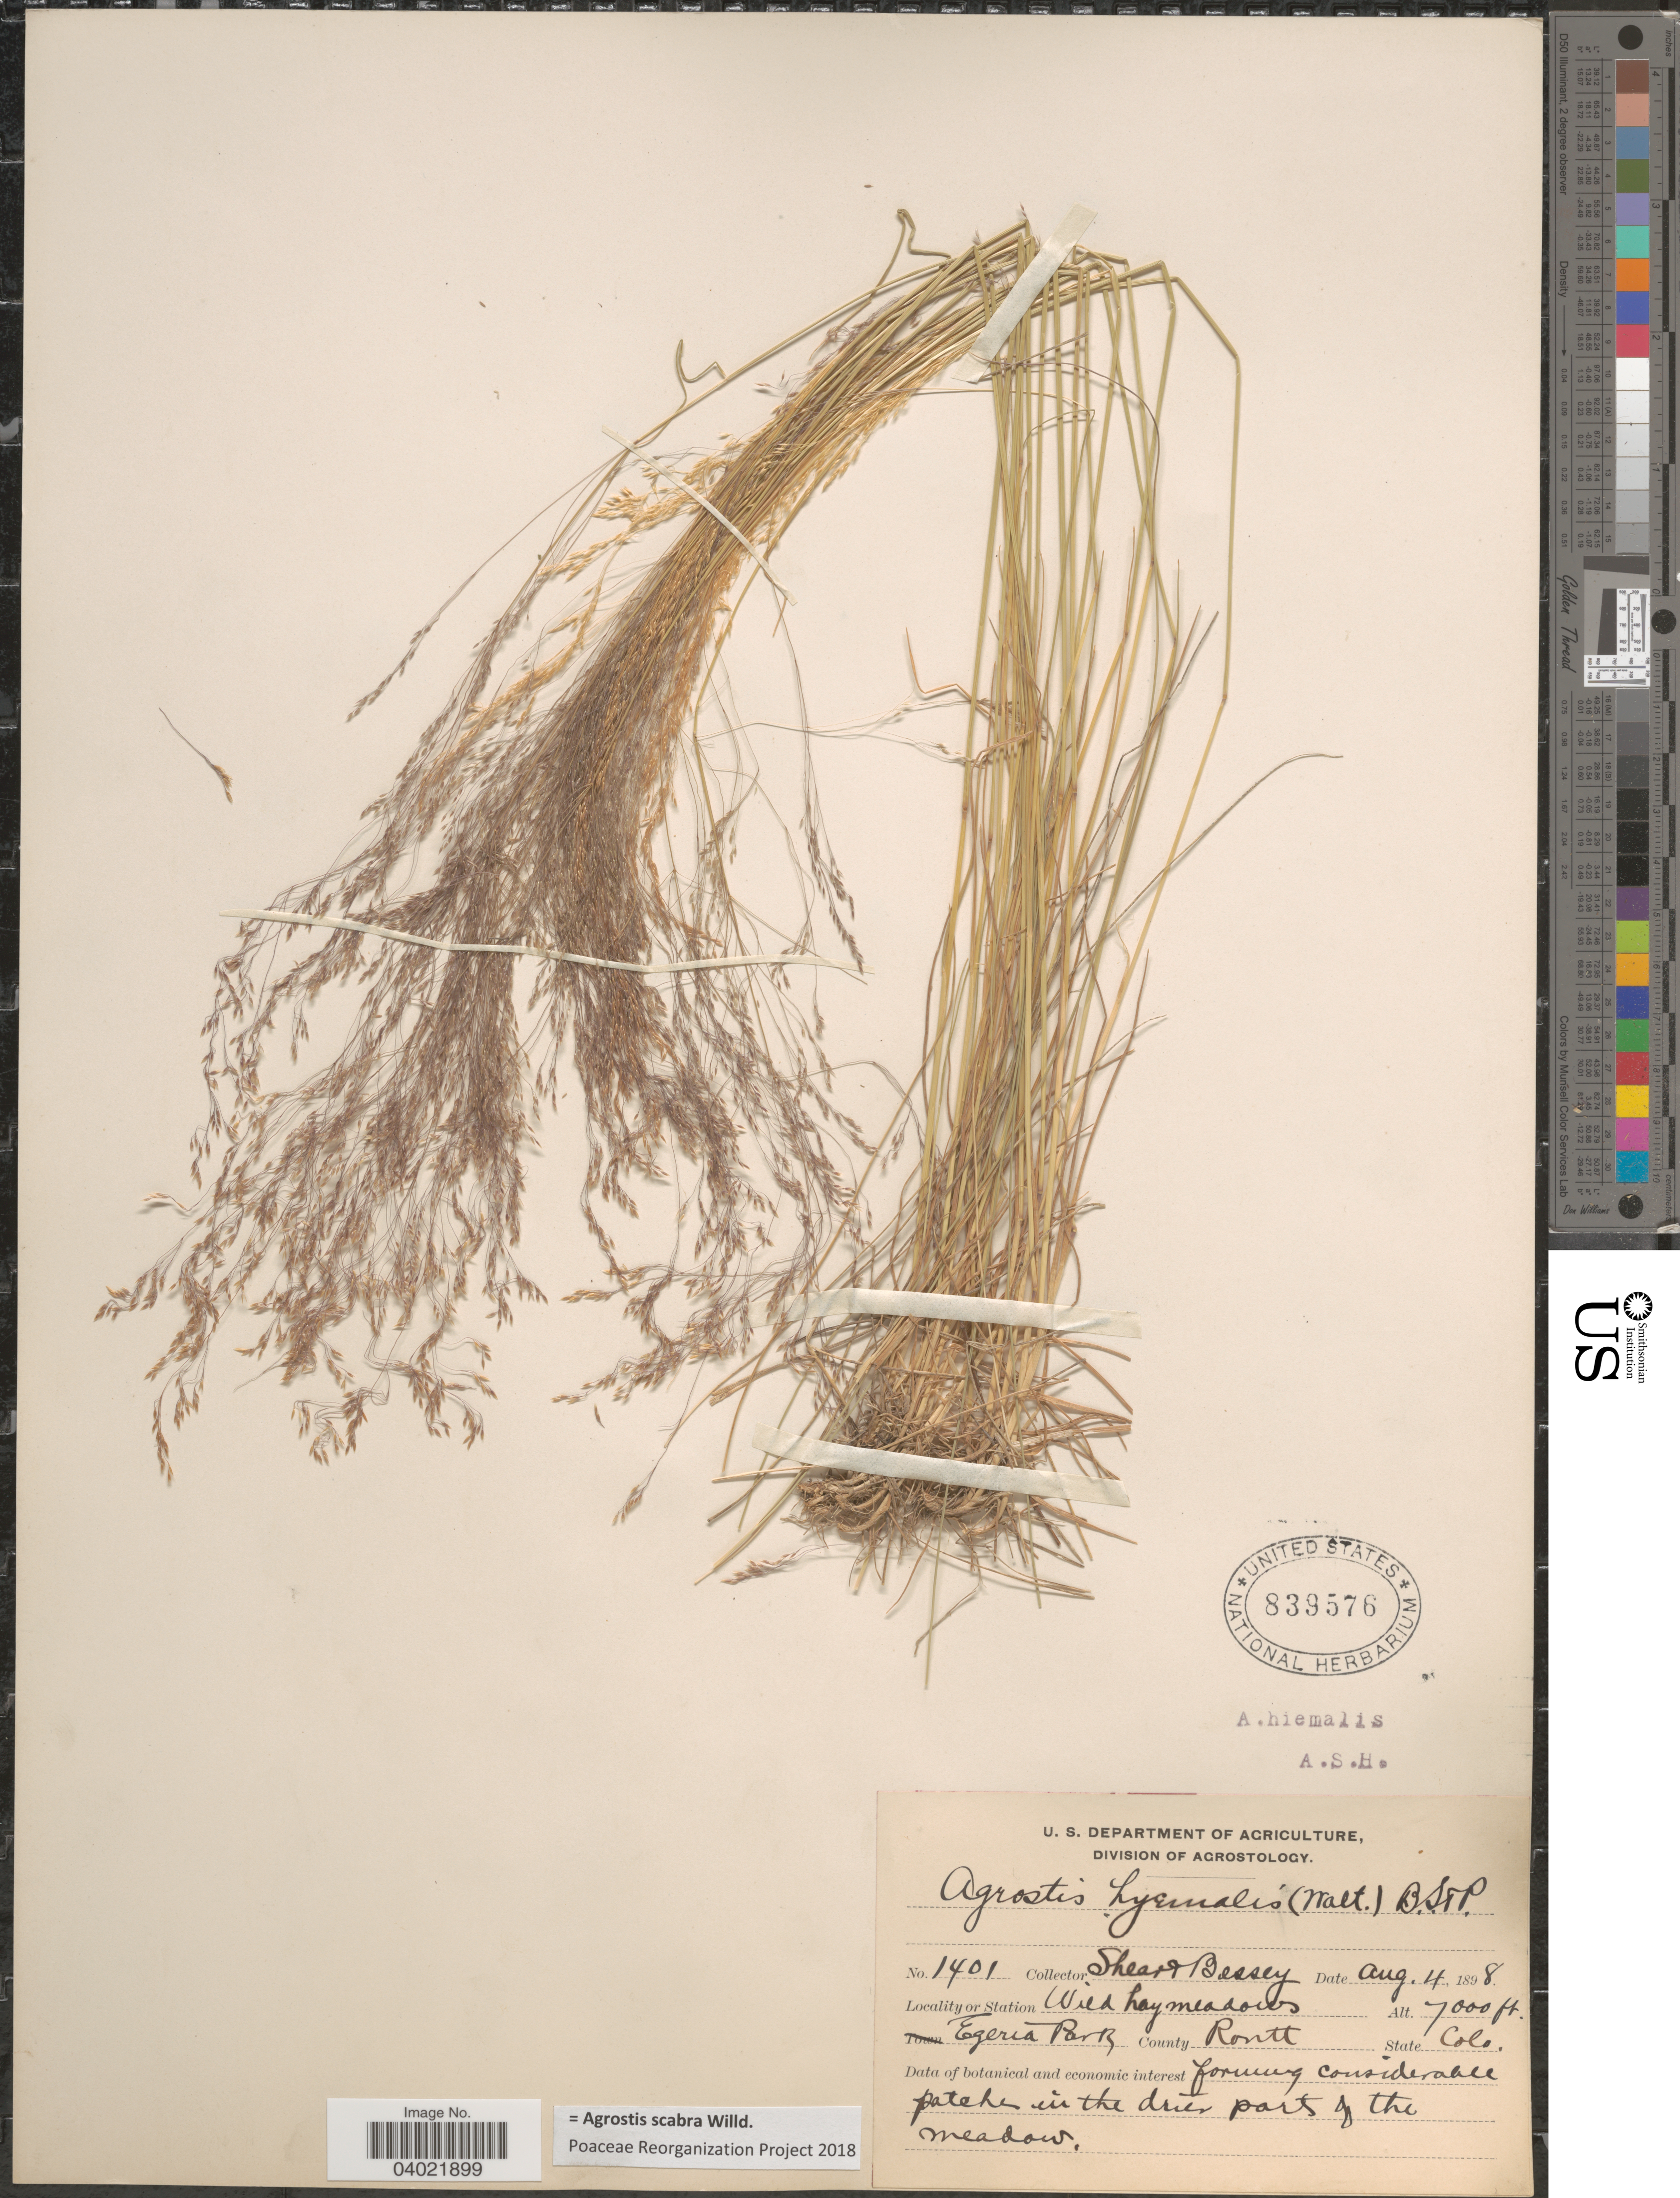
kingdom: Plantae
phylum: Tracheophyta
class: Liliopsida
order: Poales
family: Poaceae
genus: Agrostis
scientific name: Agrostis scabra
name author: Willd.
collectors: -- Shear & -. Bessey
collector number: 1401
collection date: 1898-08-04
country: United States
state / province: Colorado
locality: Egeria Park. County Routt.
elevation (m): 2134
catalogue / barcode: US 839576